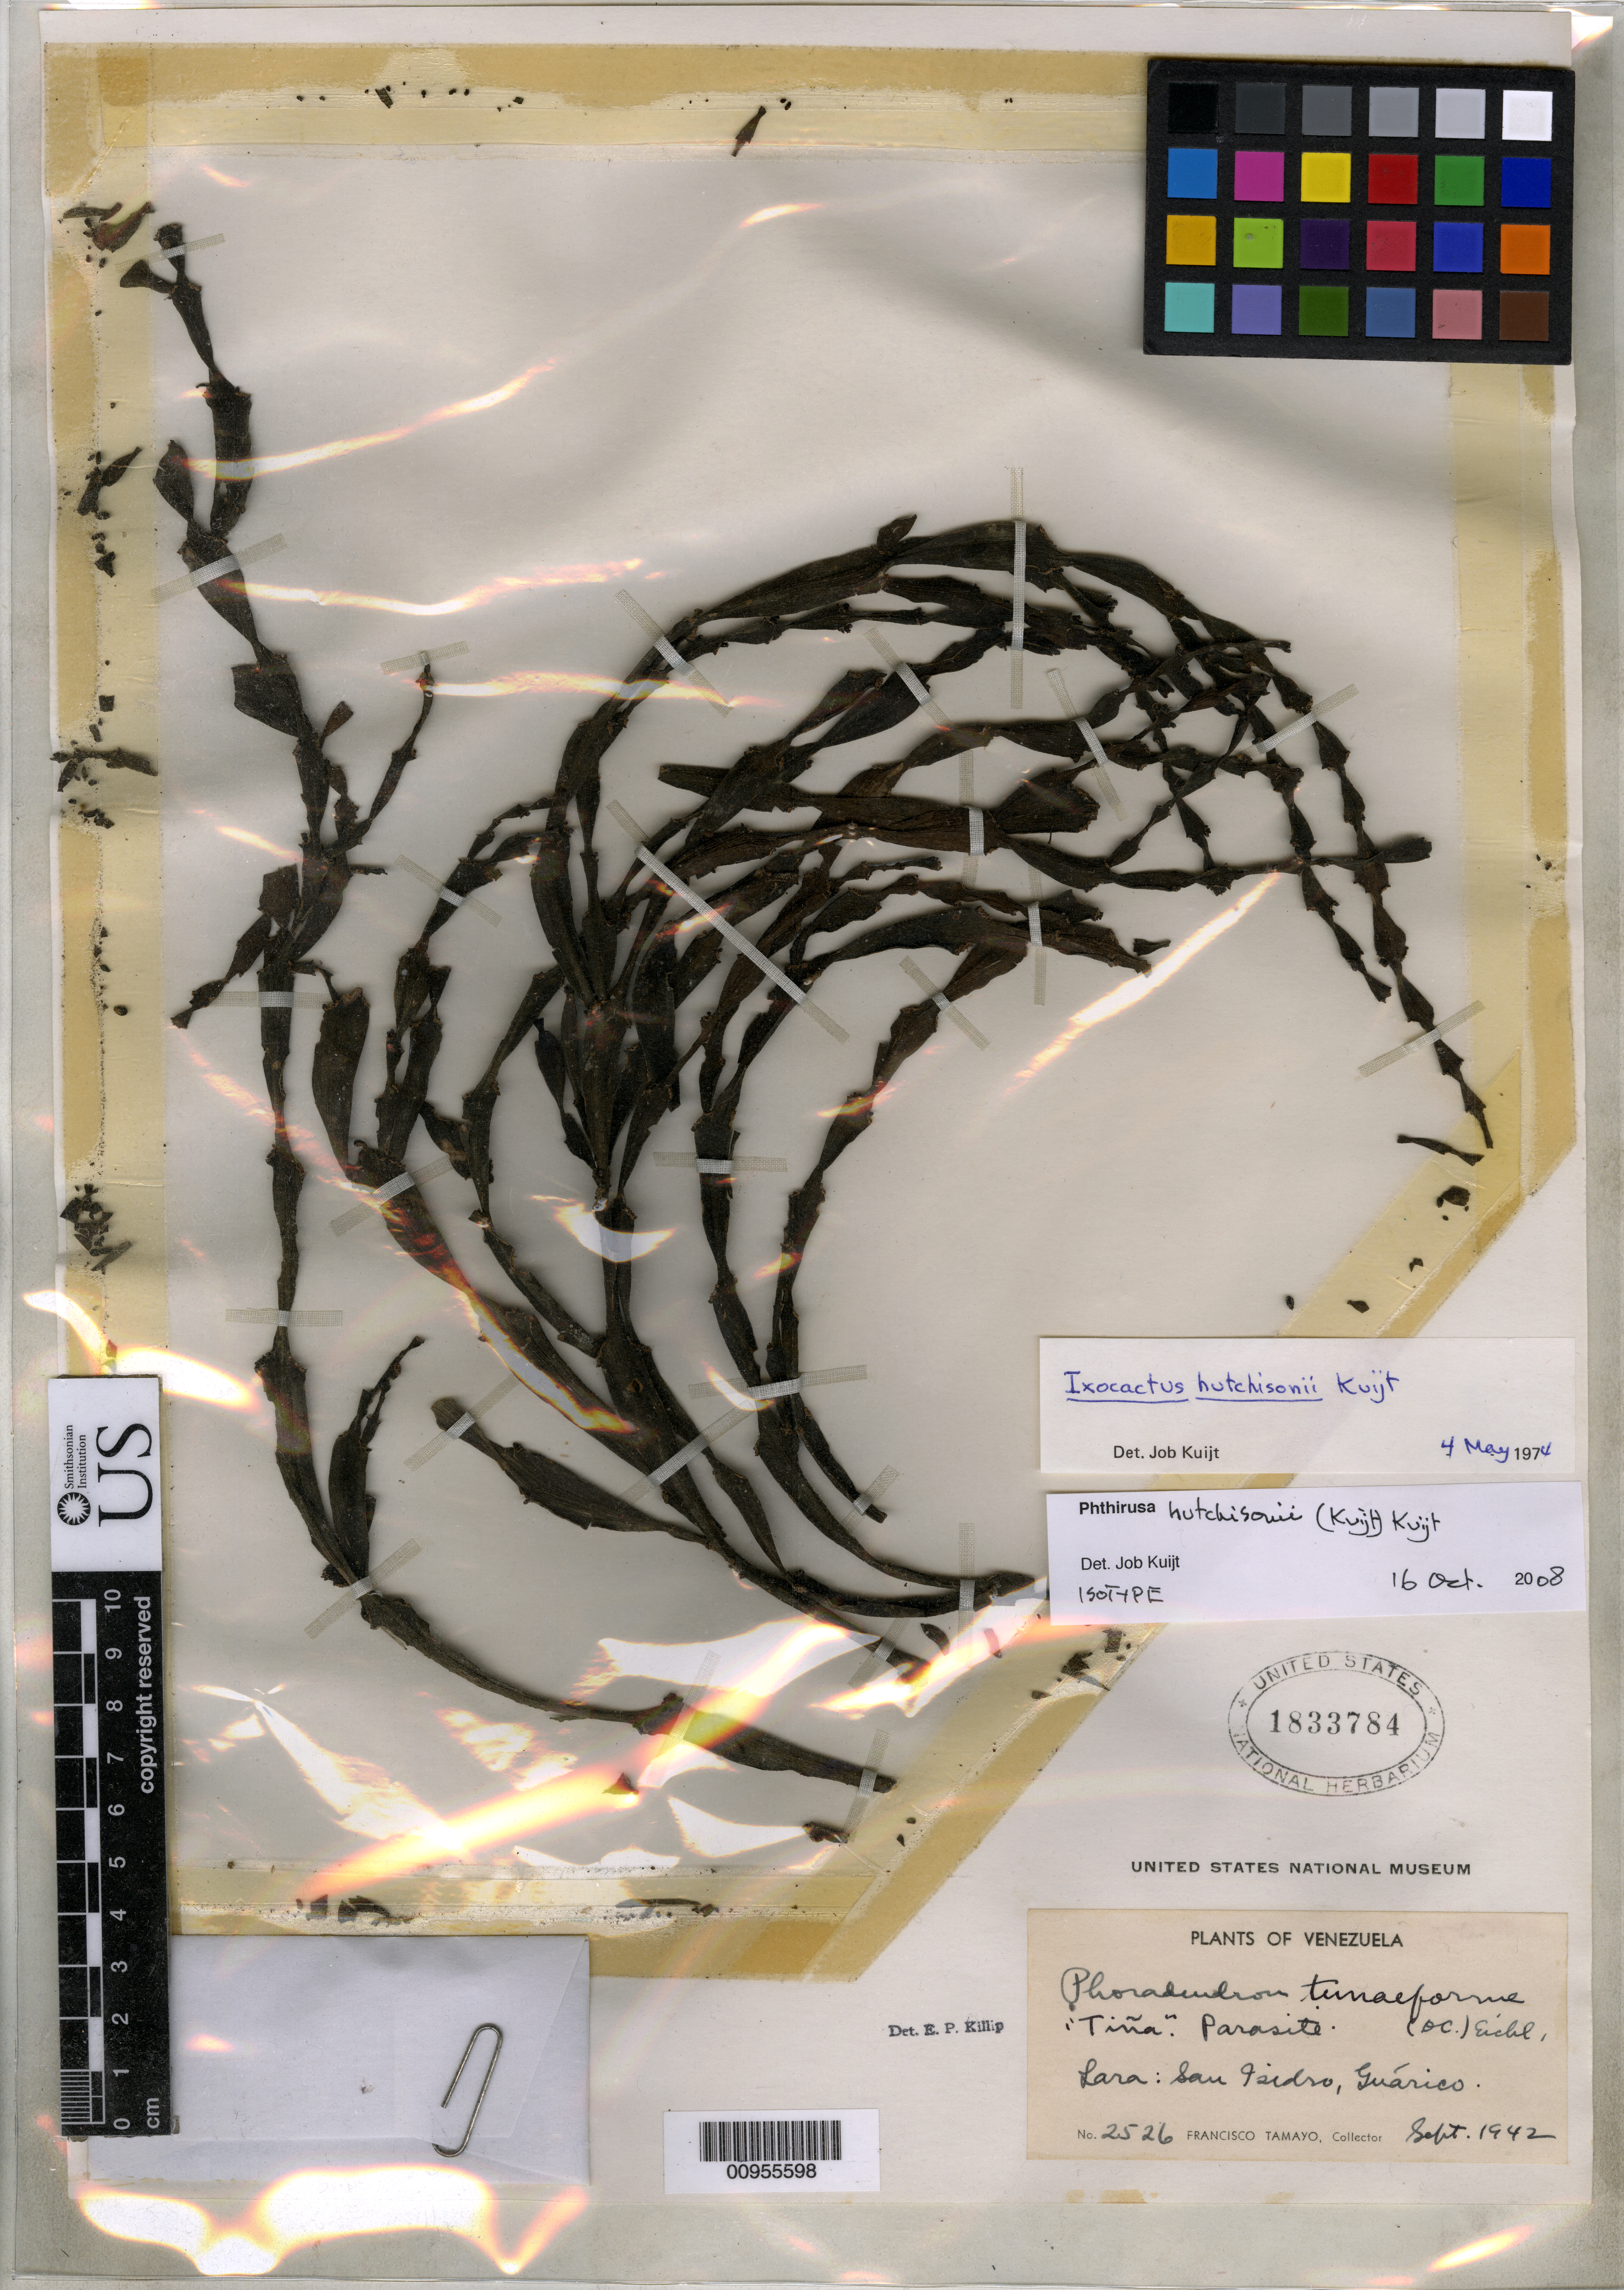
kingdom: Plantae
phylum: Tracheophyta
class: Magnoliopsida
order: Santalales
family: Loranthaceae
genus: Ixocactus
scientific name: Ixocactus hutchisonii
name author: Kuijt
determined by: Kuijt, Job, (CANADA)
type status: Isotype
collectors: F. Tamayo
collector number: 2526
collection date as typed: Sep 1942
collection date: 1942-09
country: Venezuela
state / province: Lara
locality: Lara: San Isidro, Guárico.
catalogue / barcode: US 1833784